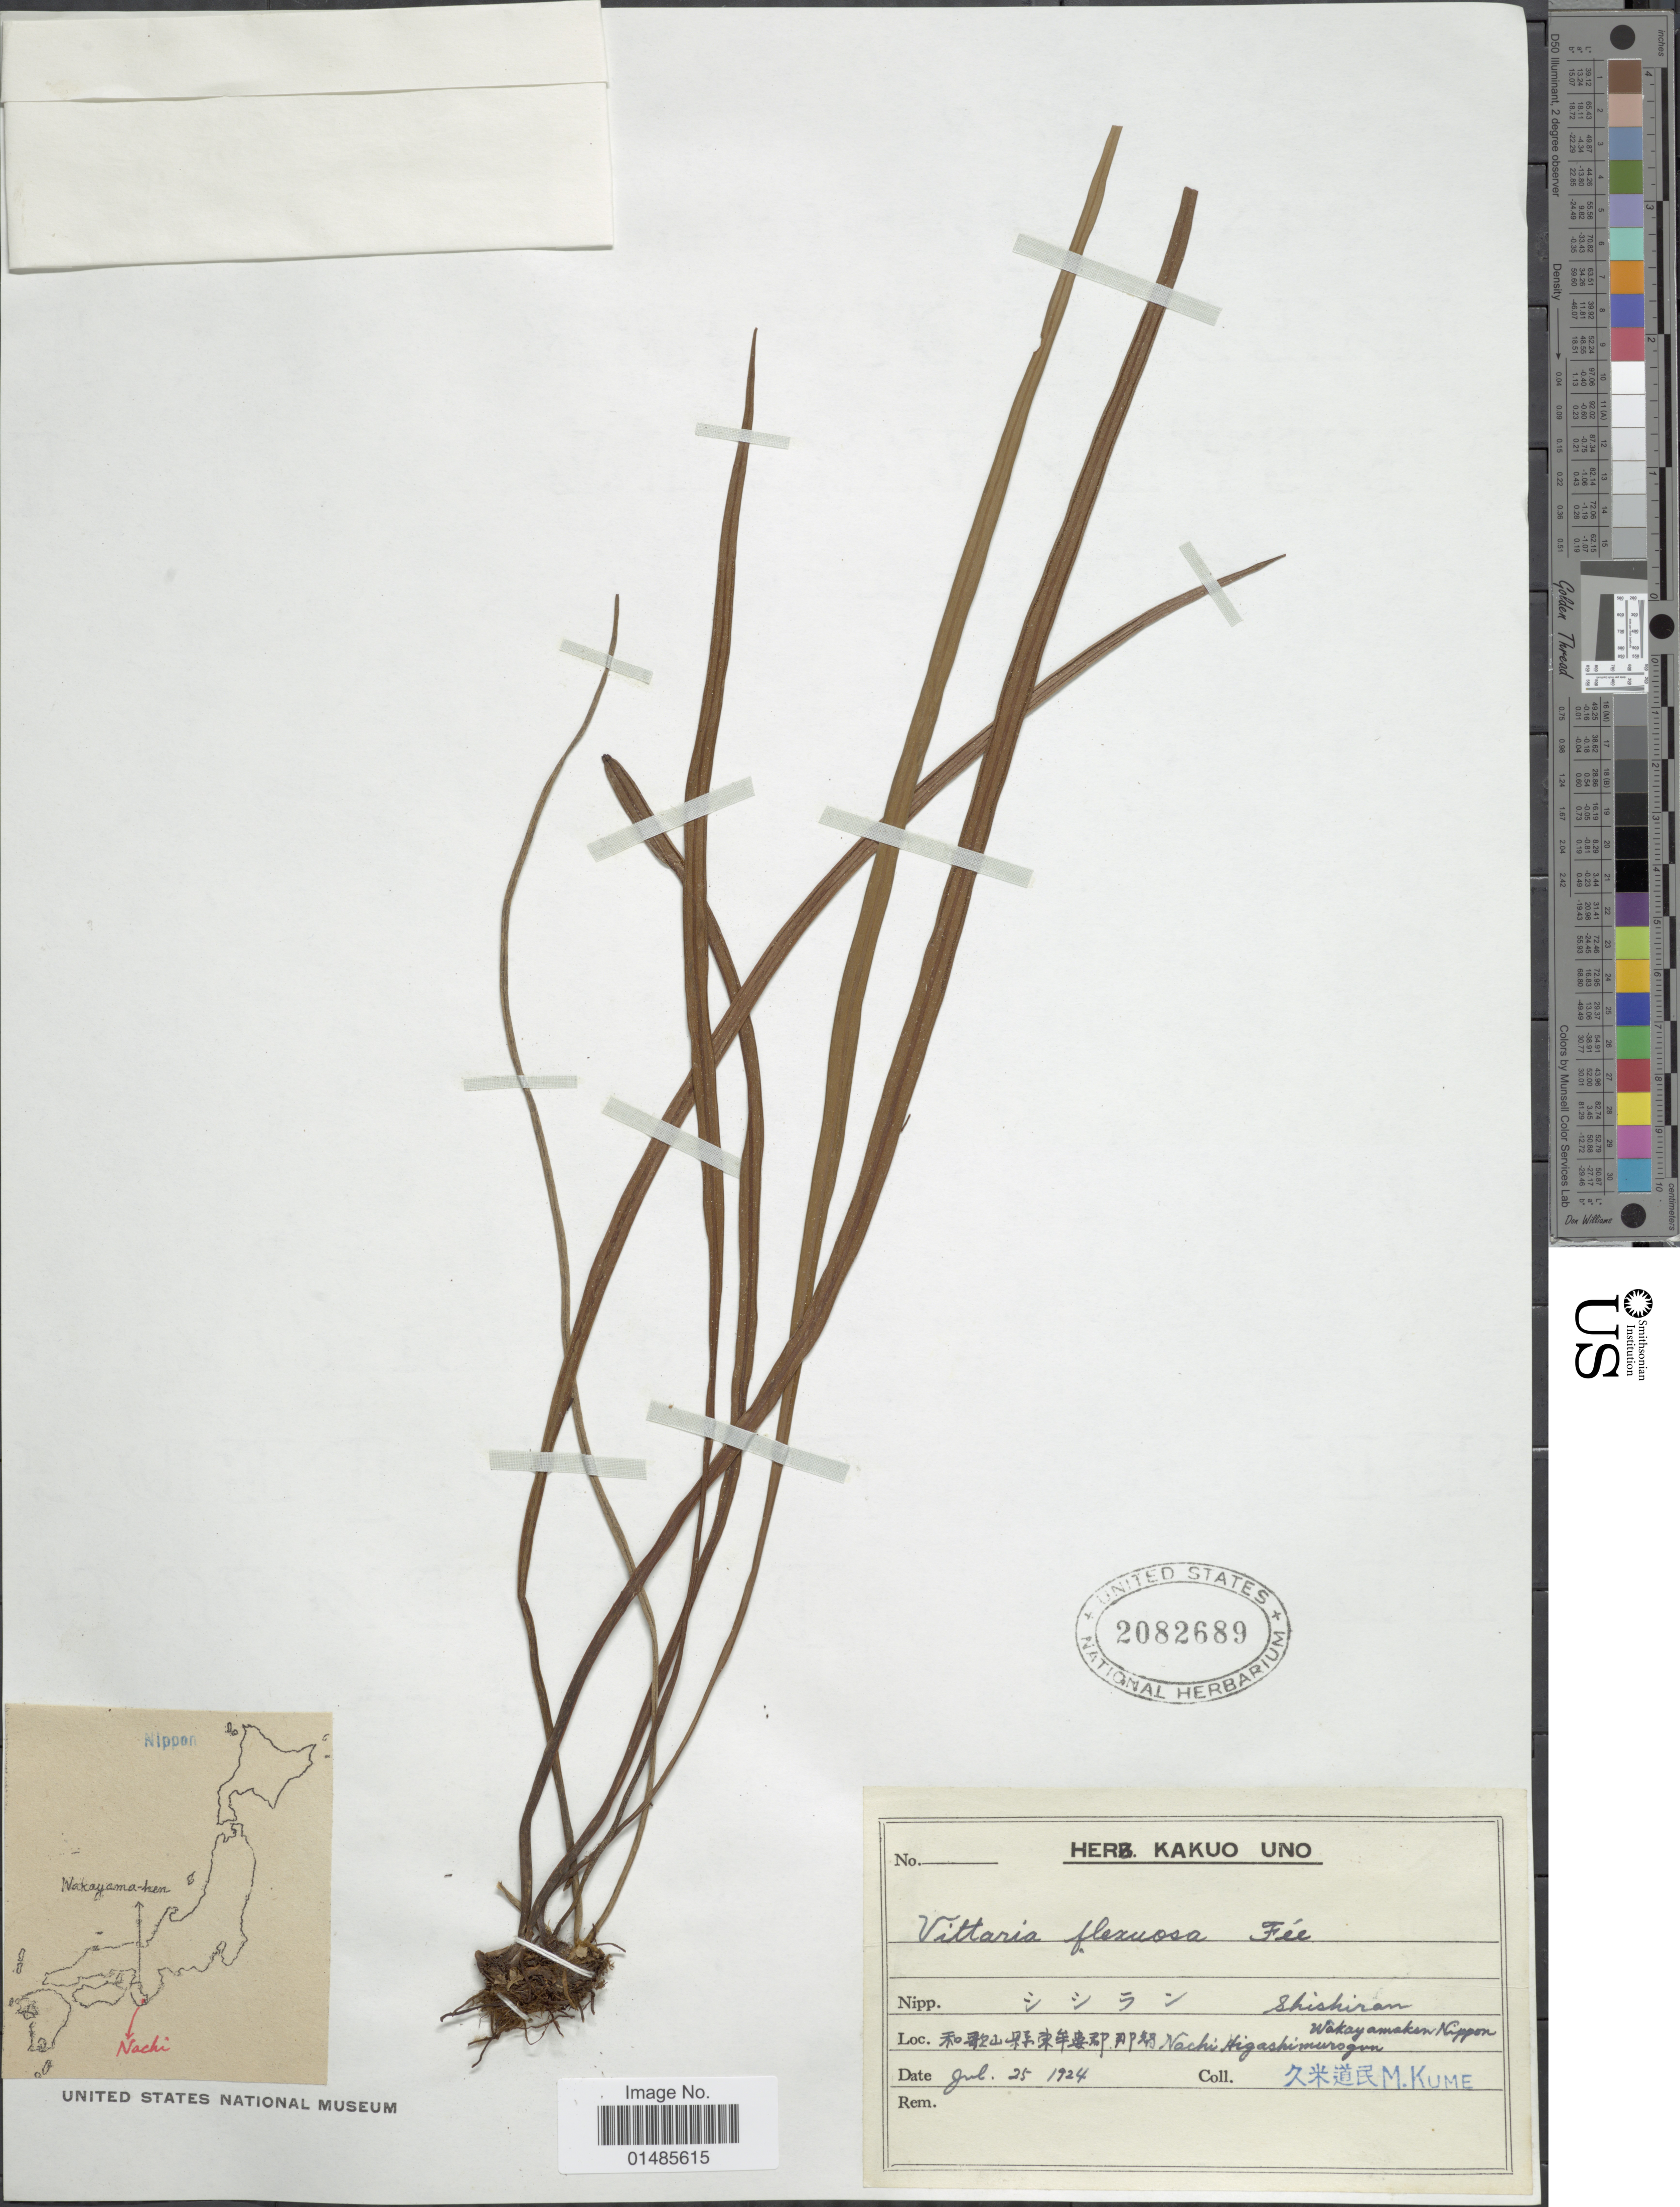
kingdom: Plantae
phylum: Tracheophyta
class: Polypodiopsida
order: Polypodiales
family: Pteridaceae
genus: Haplopteris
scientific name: Haplopteris flexuosa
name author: (Fée) E.H. Crane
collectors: M. Kume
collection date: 1924-07-25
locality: Shishiran, Wakayama-ken Nippon. [interpreted]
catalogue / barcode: US 2082689